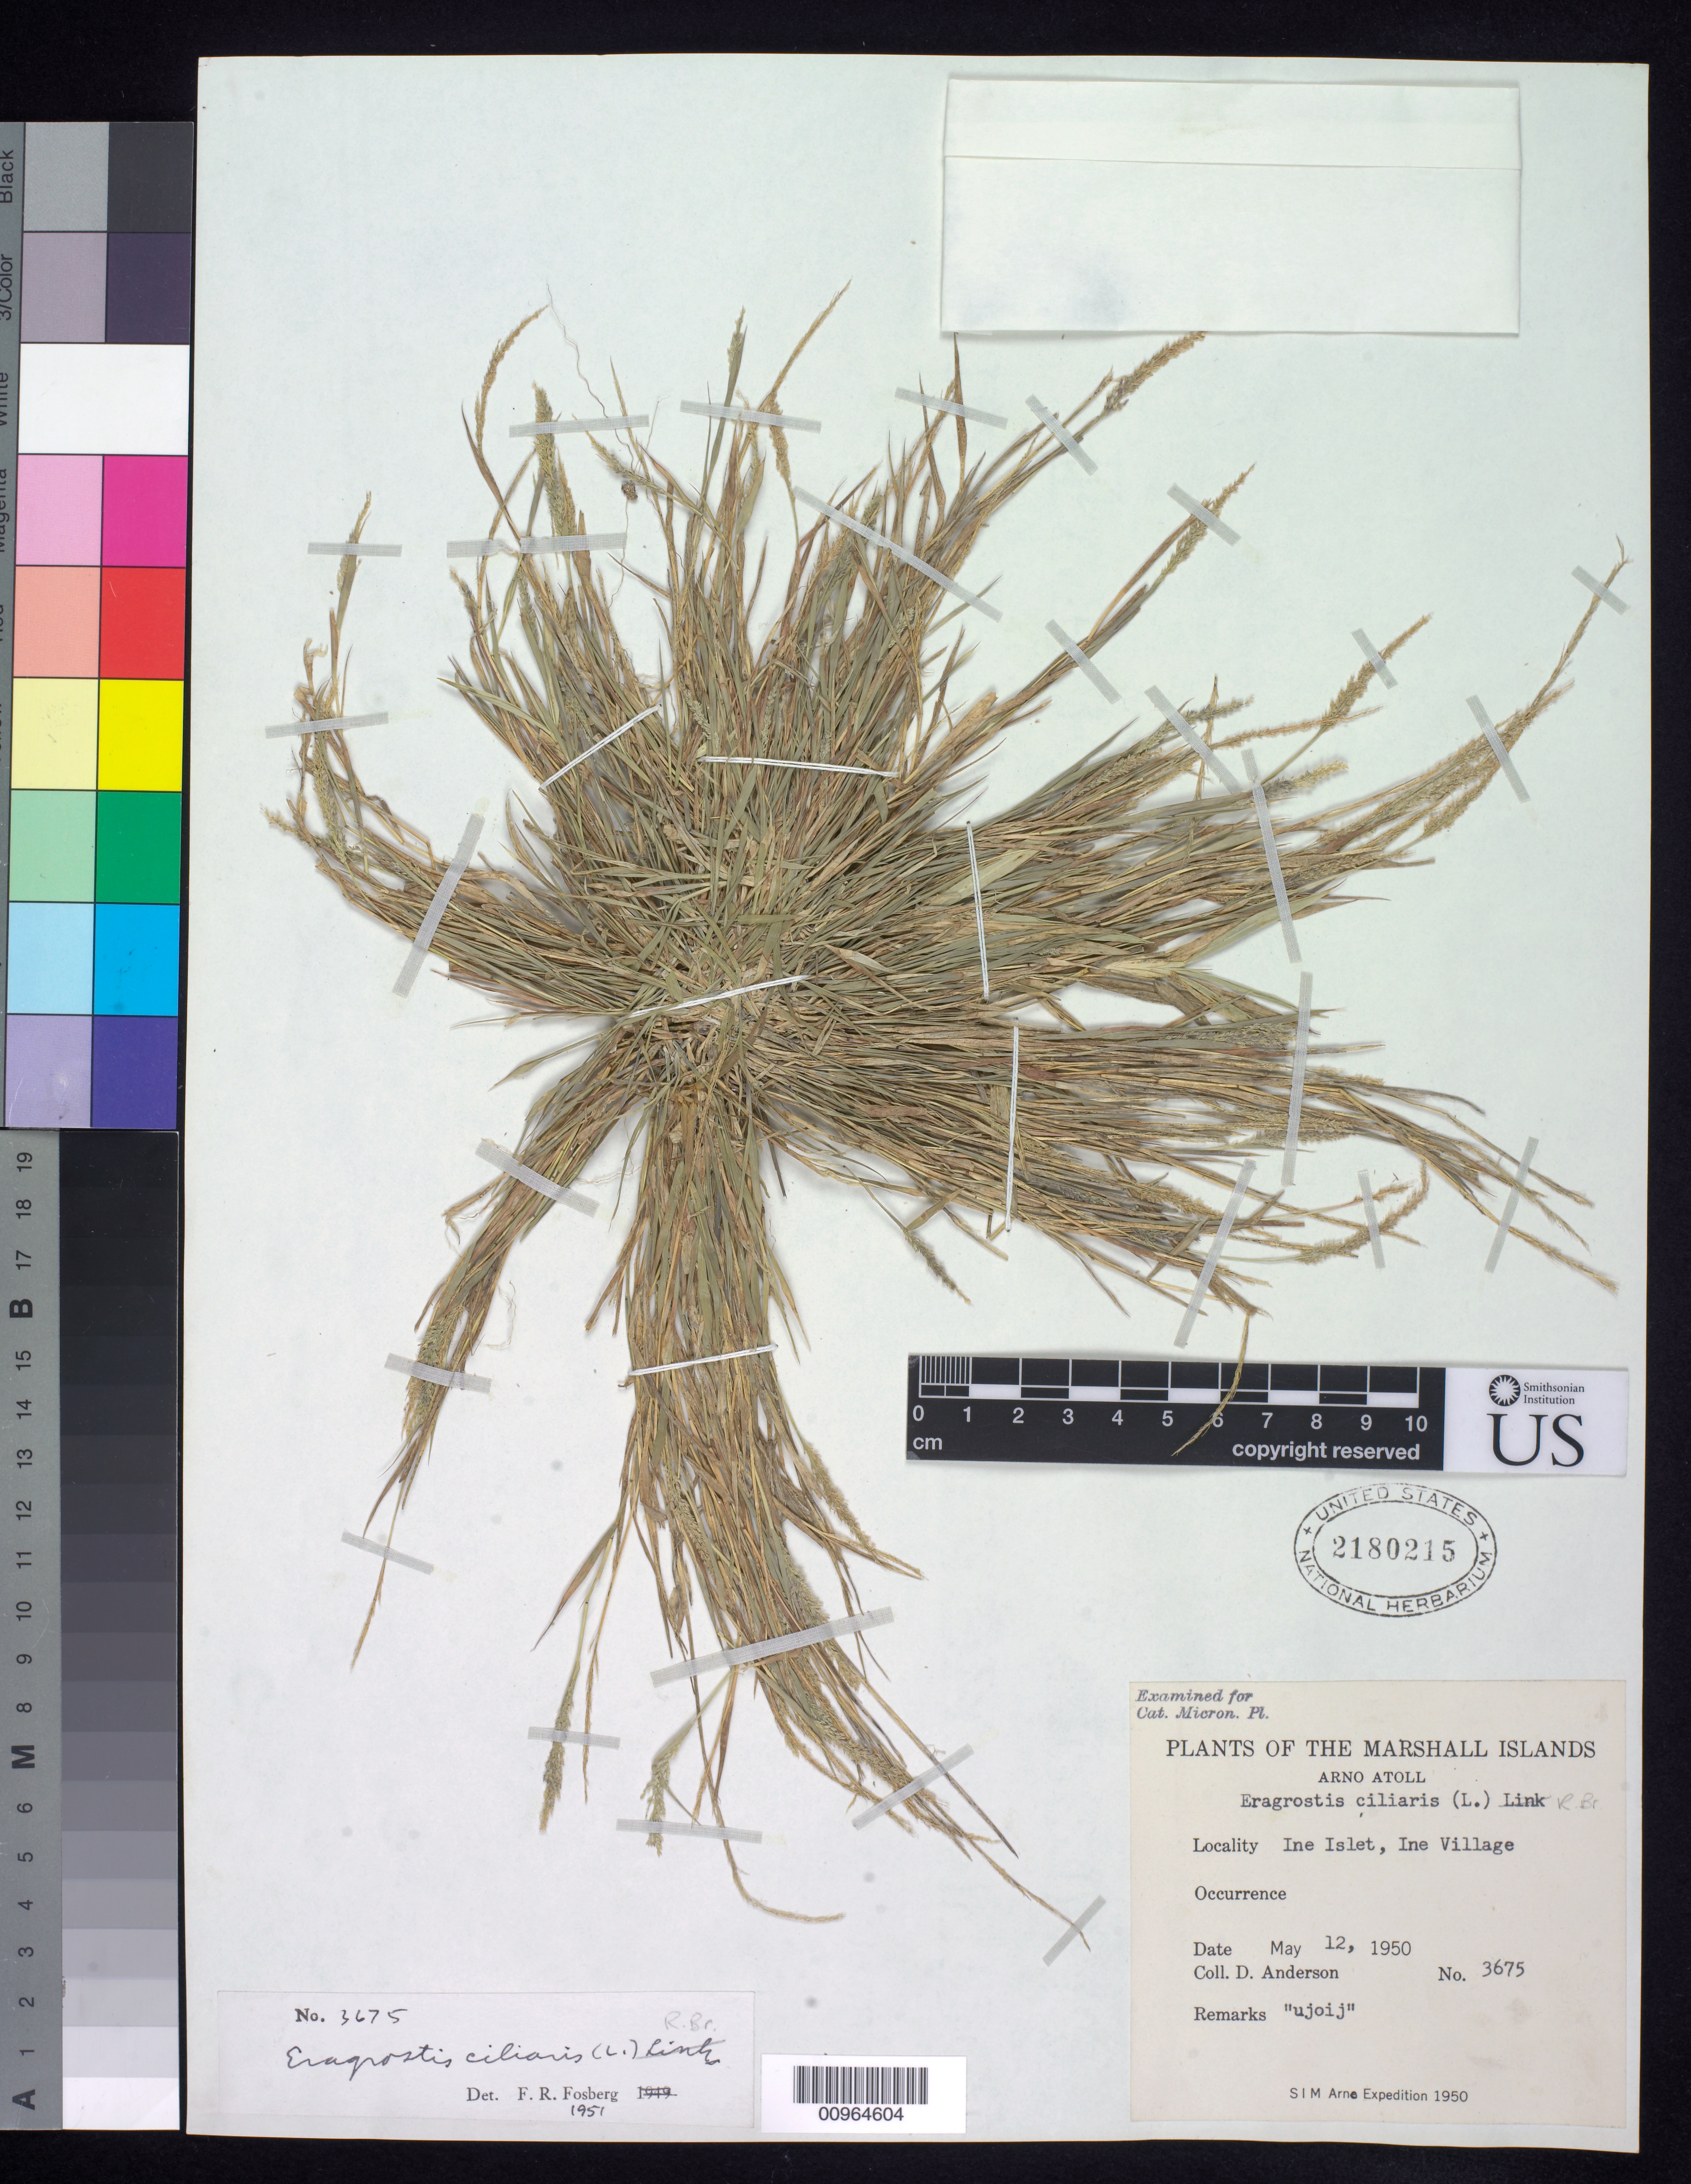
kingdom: Plantae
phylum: Tracheophyta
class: Liliopsida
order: Poales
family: Poaceae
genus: Eragrostis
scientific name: Eragrostis ciliaris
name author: (L.) R. Br.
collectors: D. Anderson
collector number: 3675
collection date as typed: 12 May 1950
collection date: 1950-05-12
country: Marshall Islands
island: Arno Atoll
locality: Ine Islet, Ine Village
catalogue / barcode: US 2180215